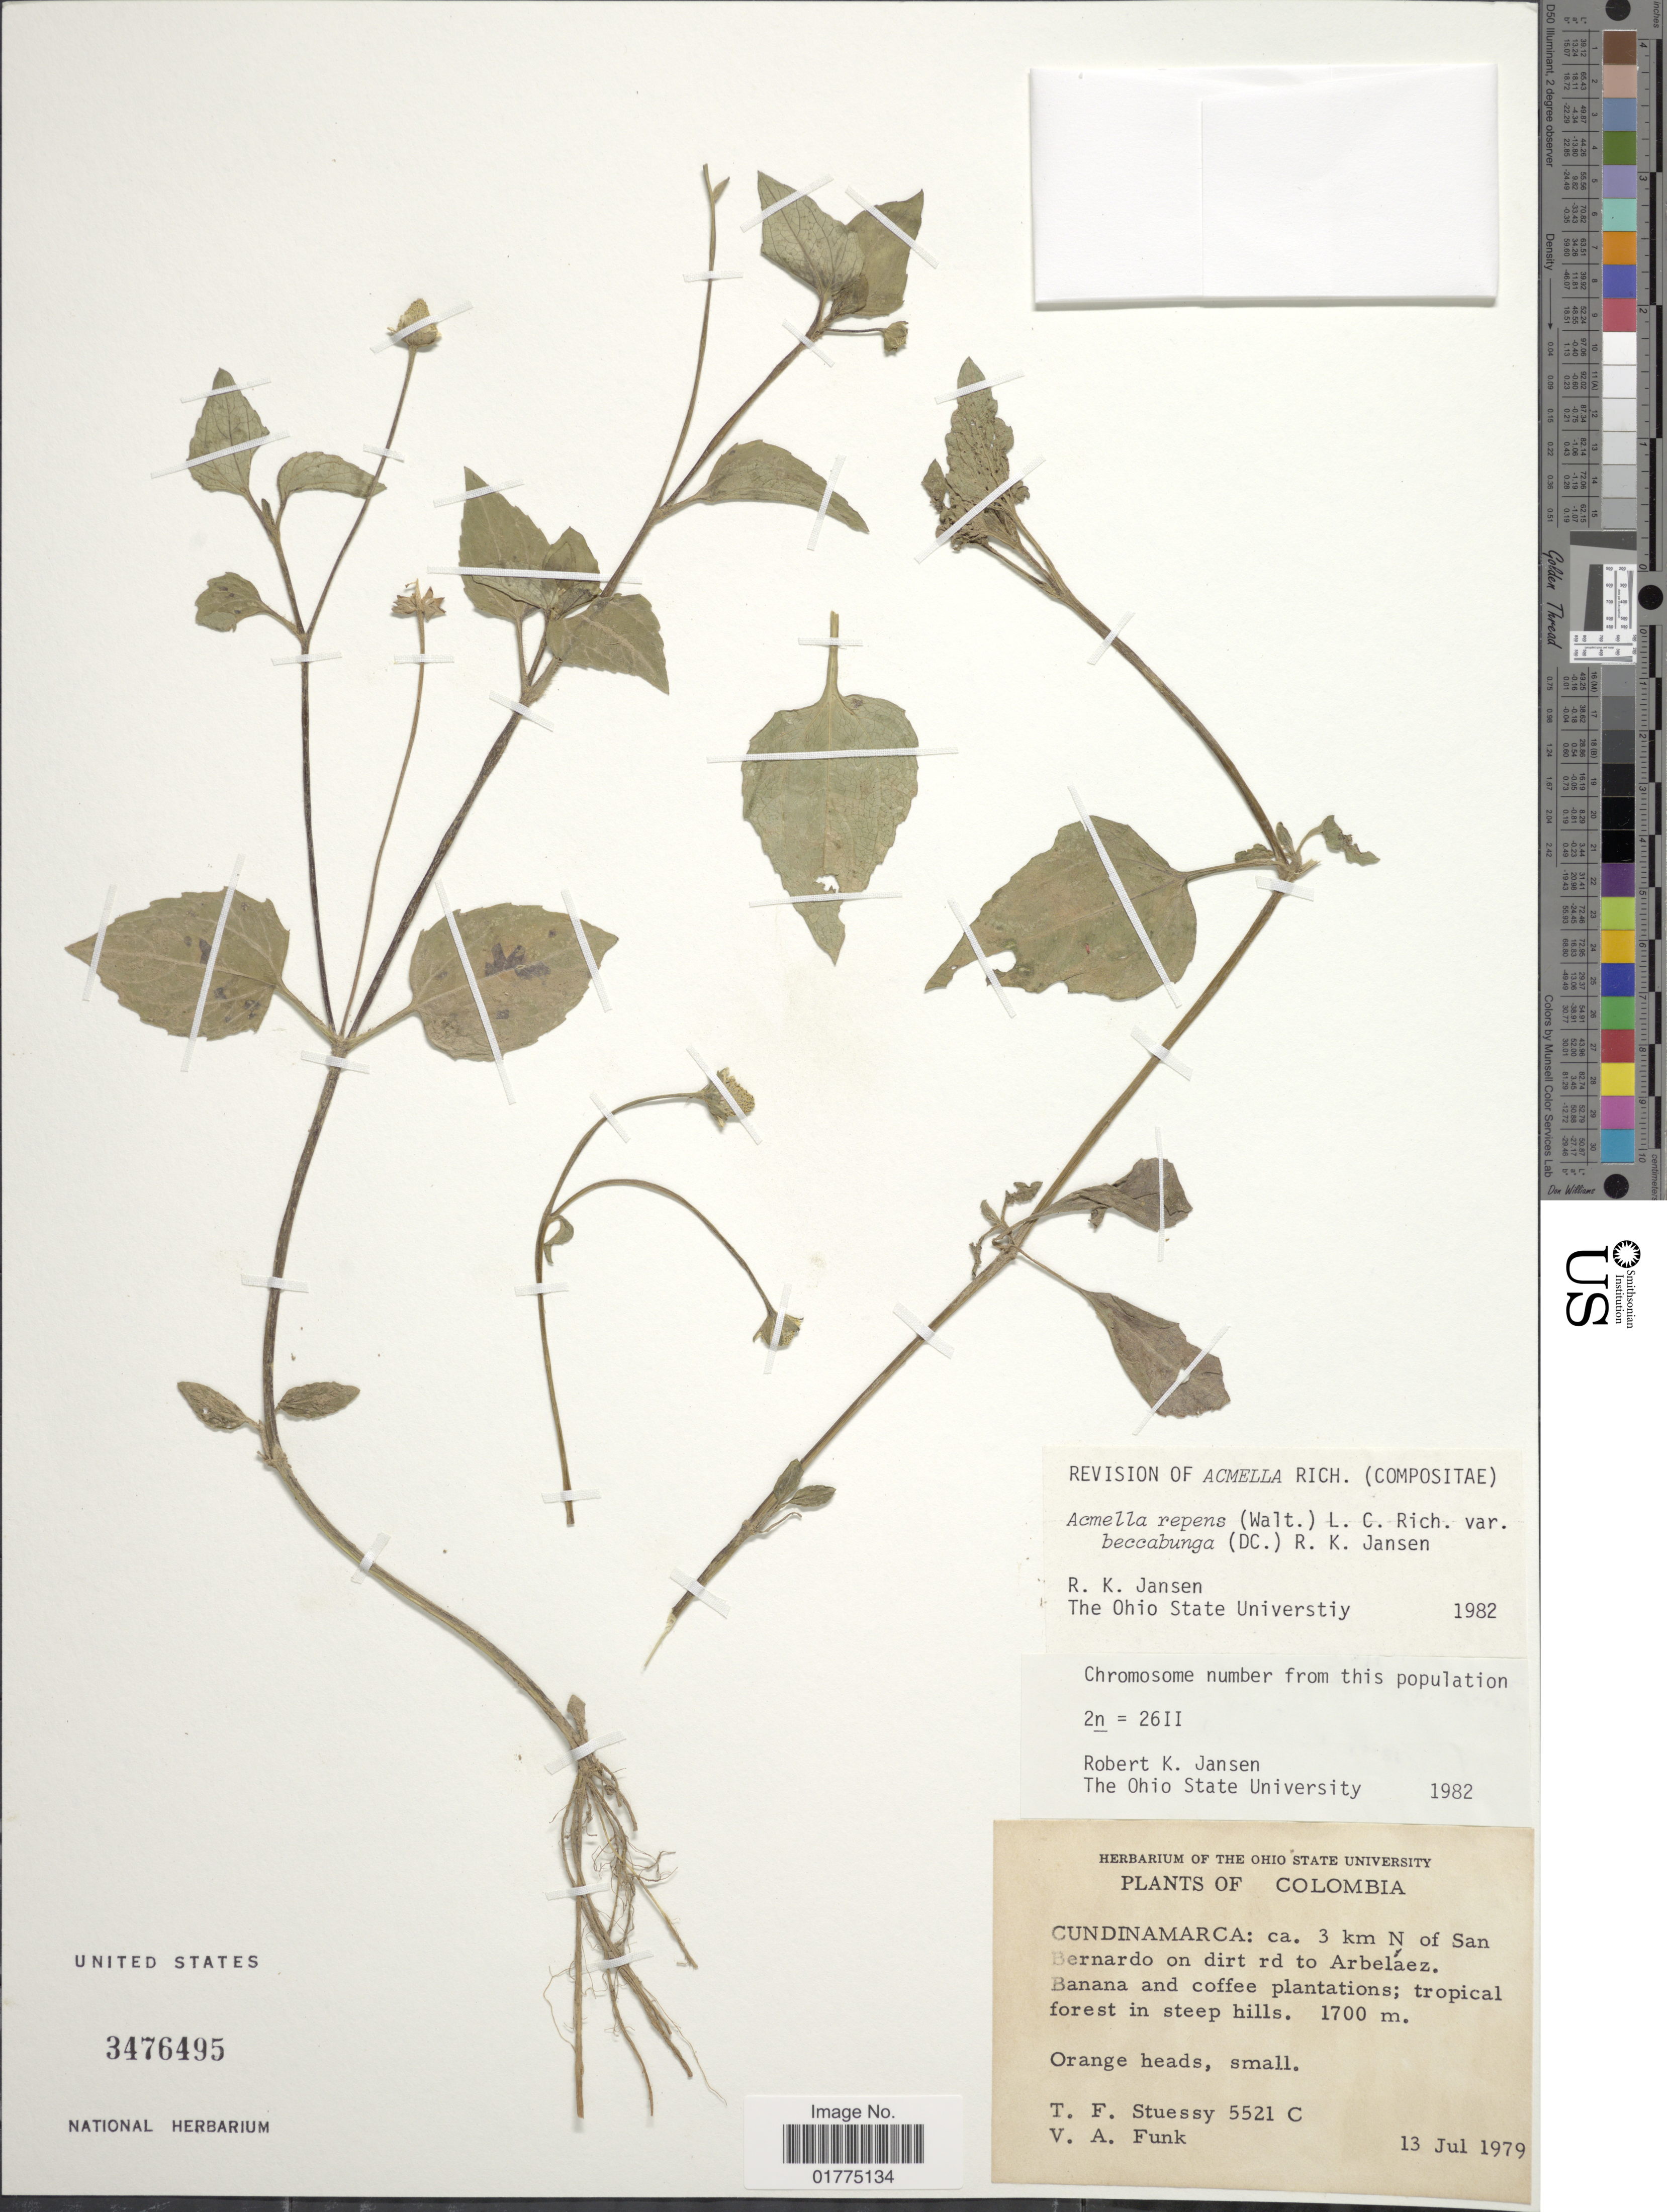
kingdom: Plantae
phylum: Tracheophyta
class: Magnoliopsida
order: Asterales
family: Asteraceae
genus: Heliopsis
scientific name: Heliopsis buphthalmoides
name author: (Jacq.) Dunal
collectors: T. Stuessy & V. Funk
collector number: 5521C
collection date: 1979-07-13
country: Colombia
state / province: Cundinamarca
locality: Cundinamarca: ca. 3 km N of San Bernardo on dirt rd to Arbeláez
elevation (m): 1700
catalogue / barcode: US 3476495